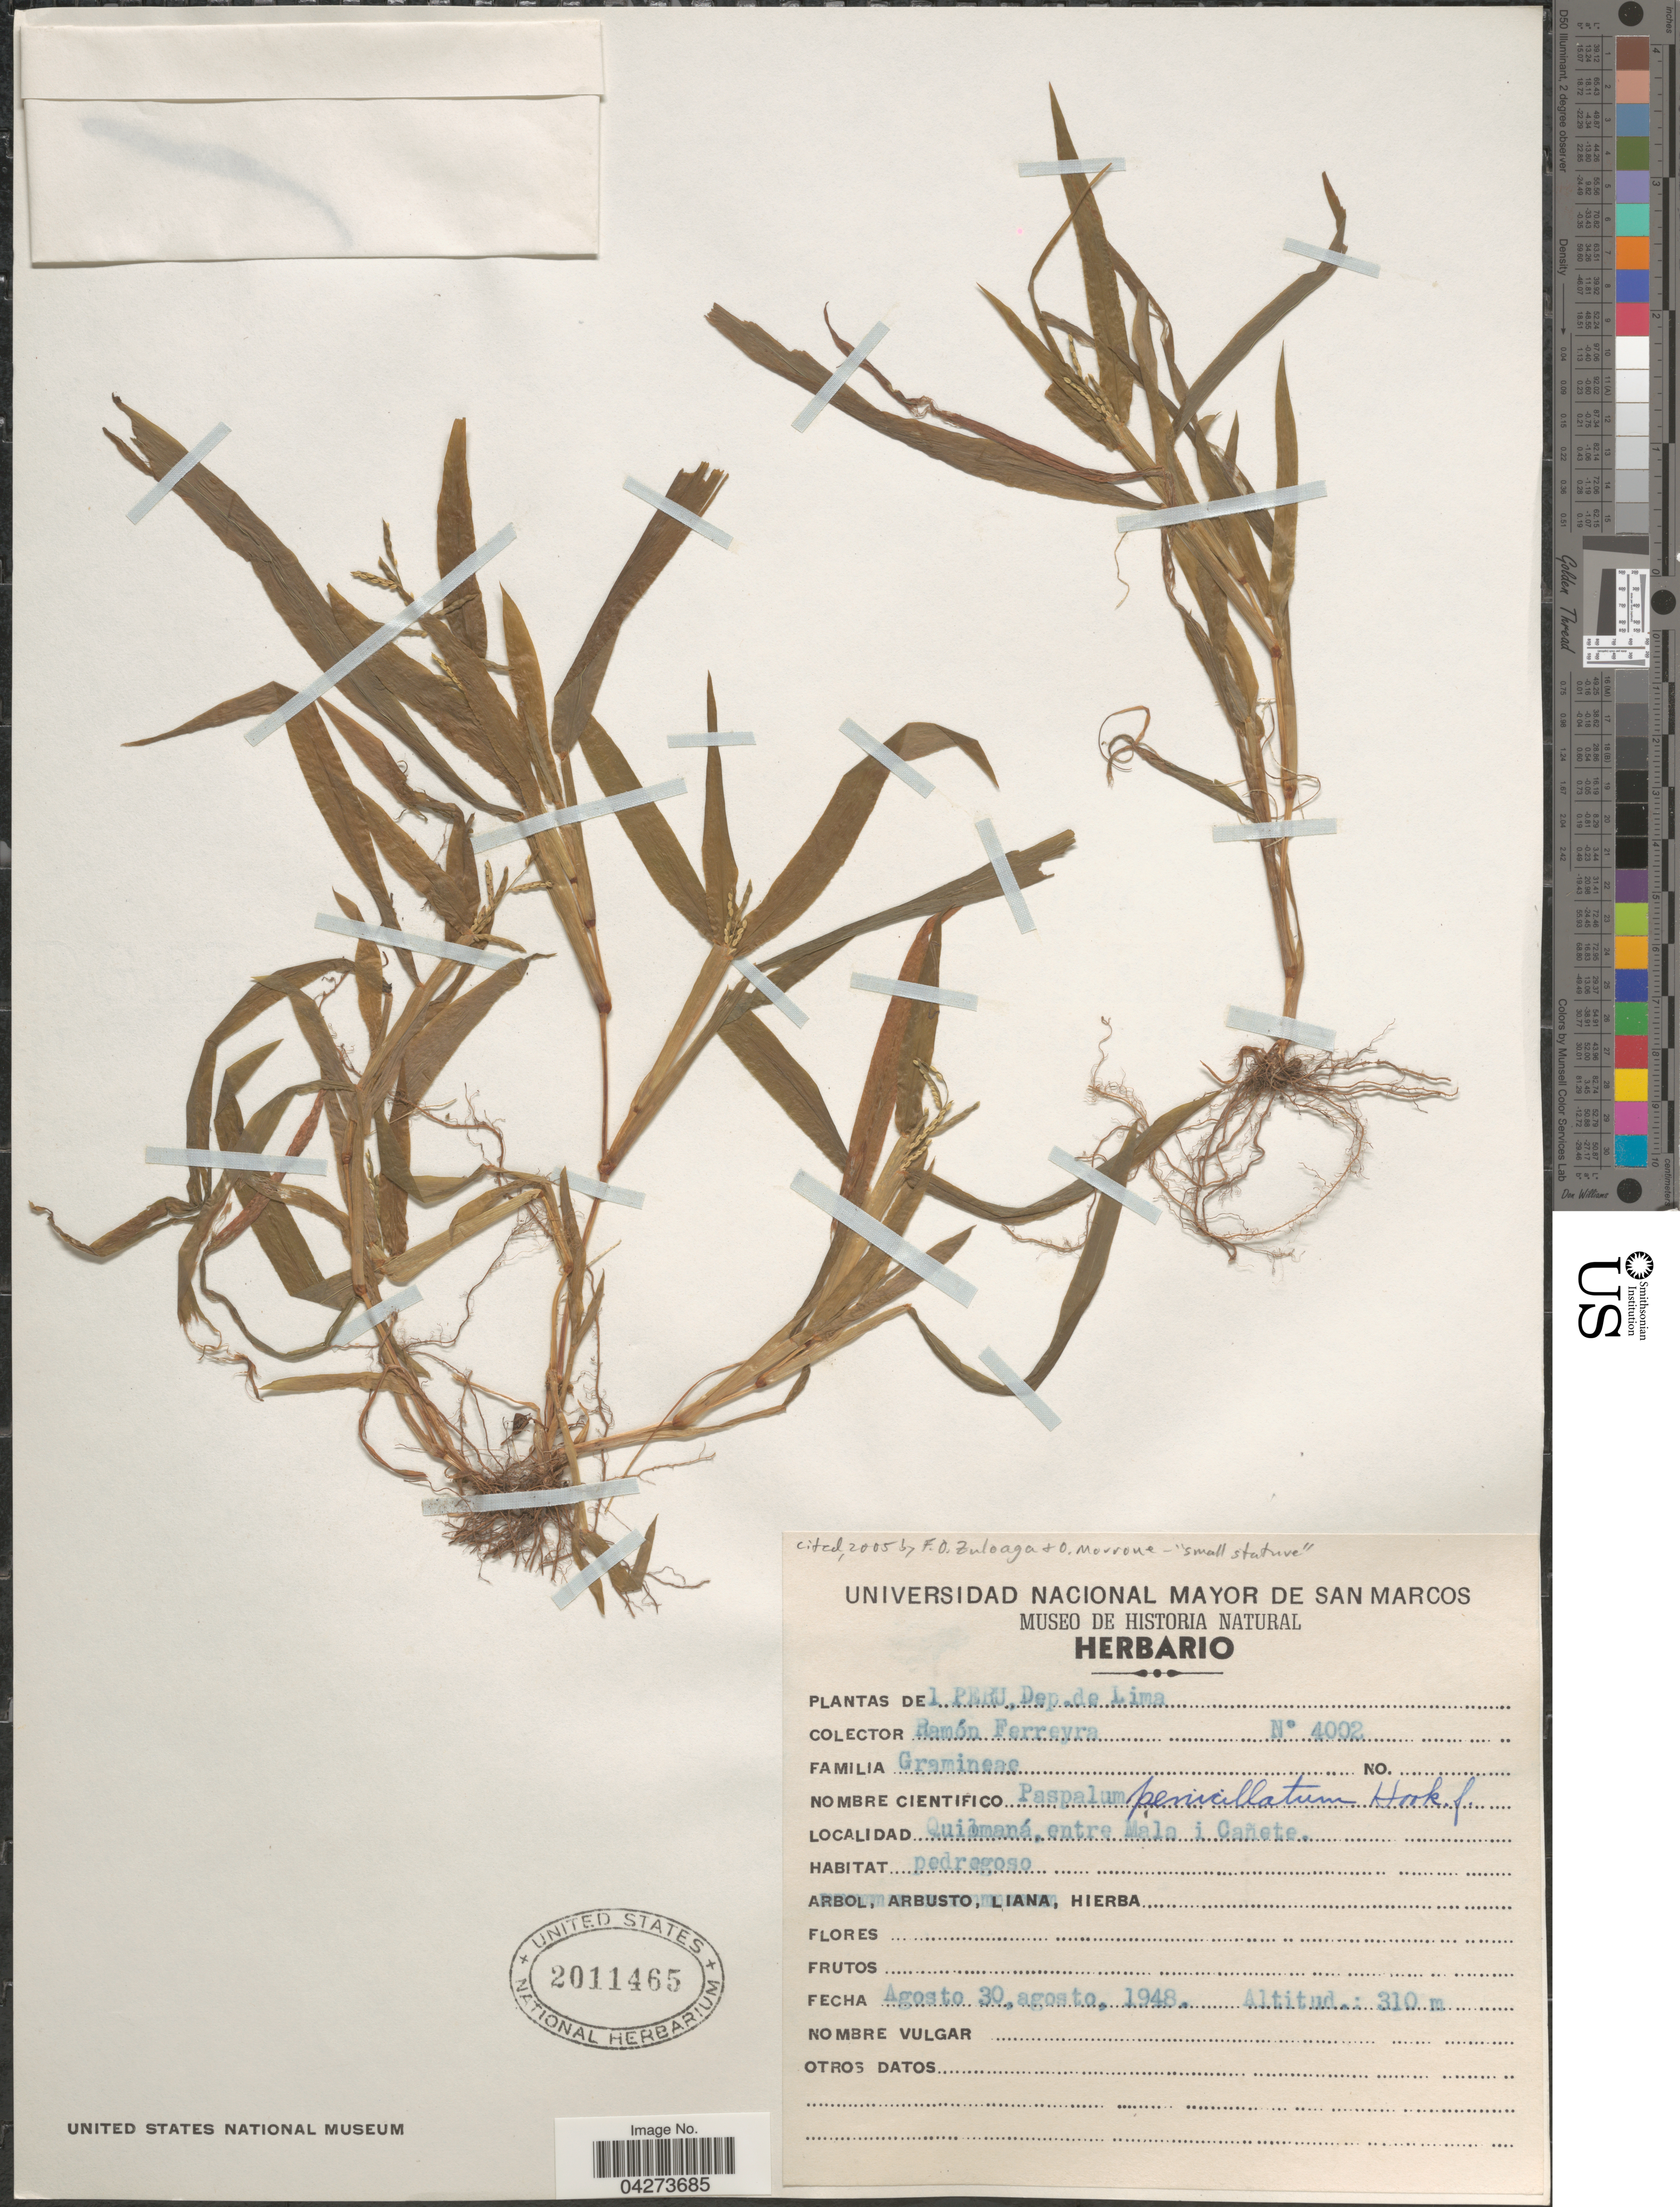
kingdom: Plantae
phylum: Tracheophyta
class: Liliopsida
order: Poales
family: Poaceae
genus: Paspalum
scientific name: Paspalum penicillatum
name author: Hook. f.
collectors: R. A. Ferreyra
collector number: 4002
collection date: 1948-08-30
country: Peru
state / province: Lima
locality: Dep. de Lima. Quimaná, entre Mala i Cañete.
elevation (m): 310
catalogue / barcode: US 2011465